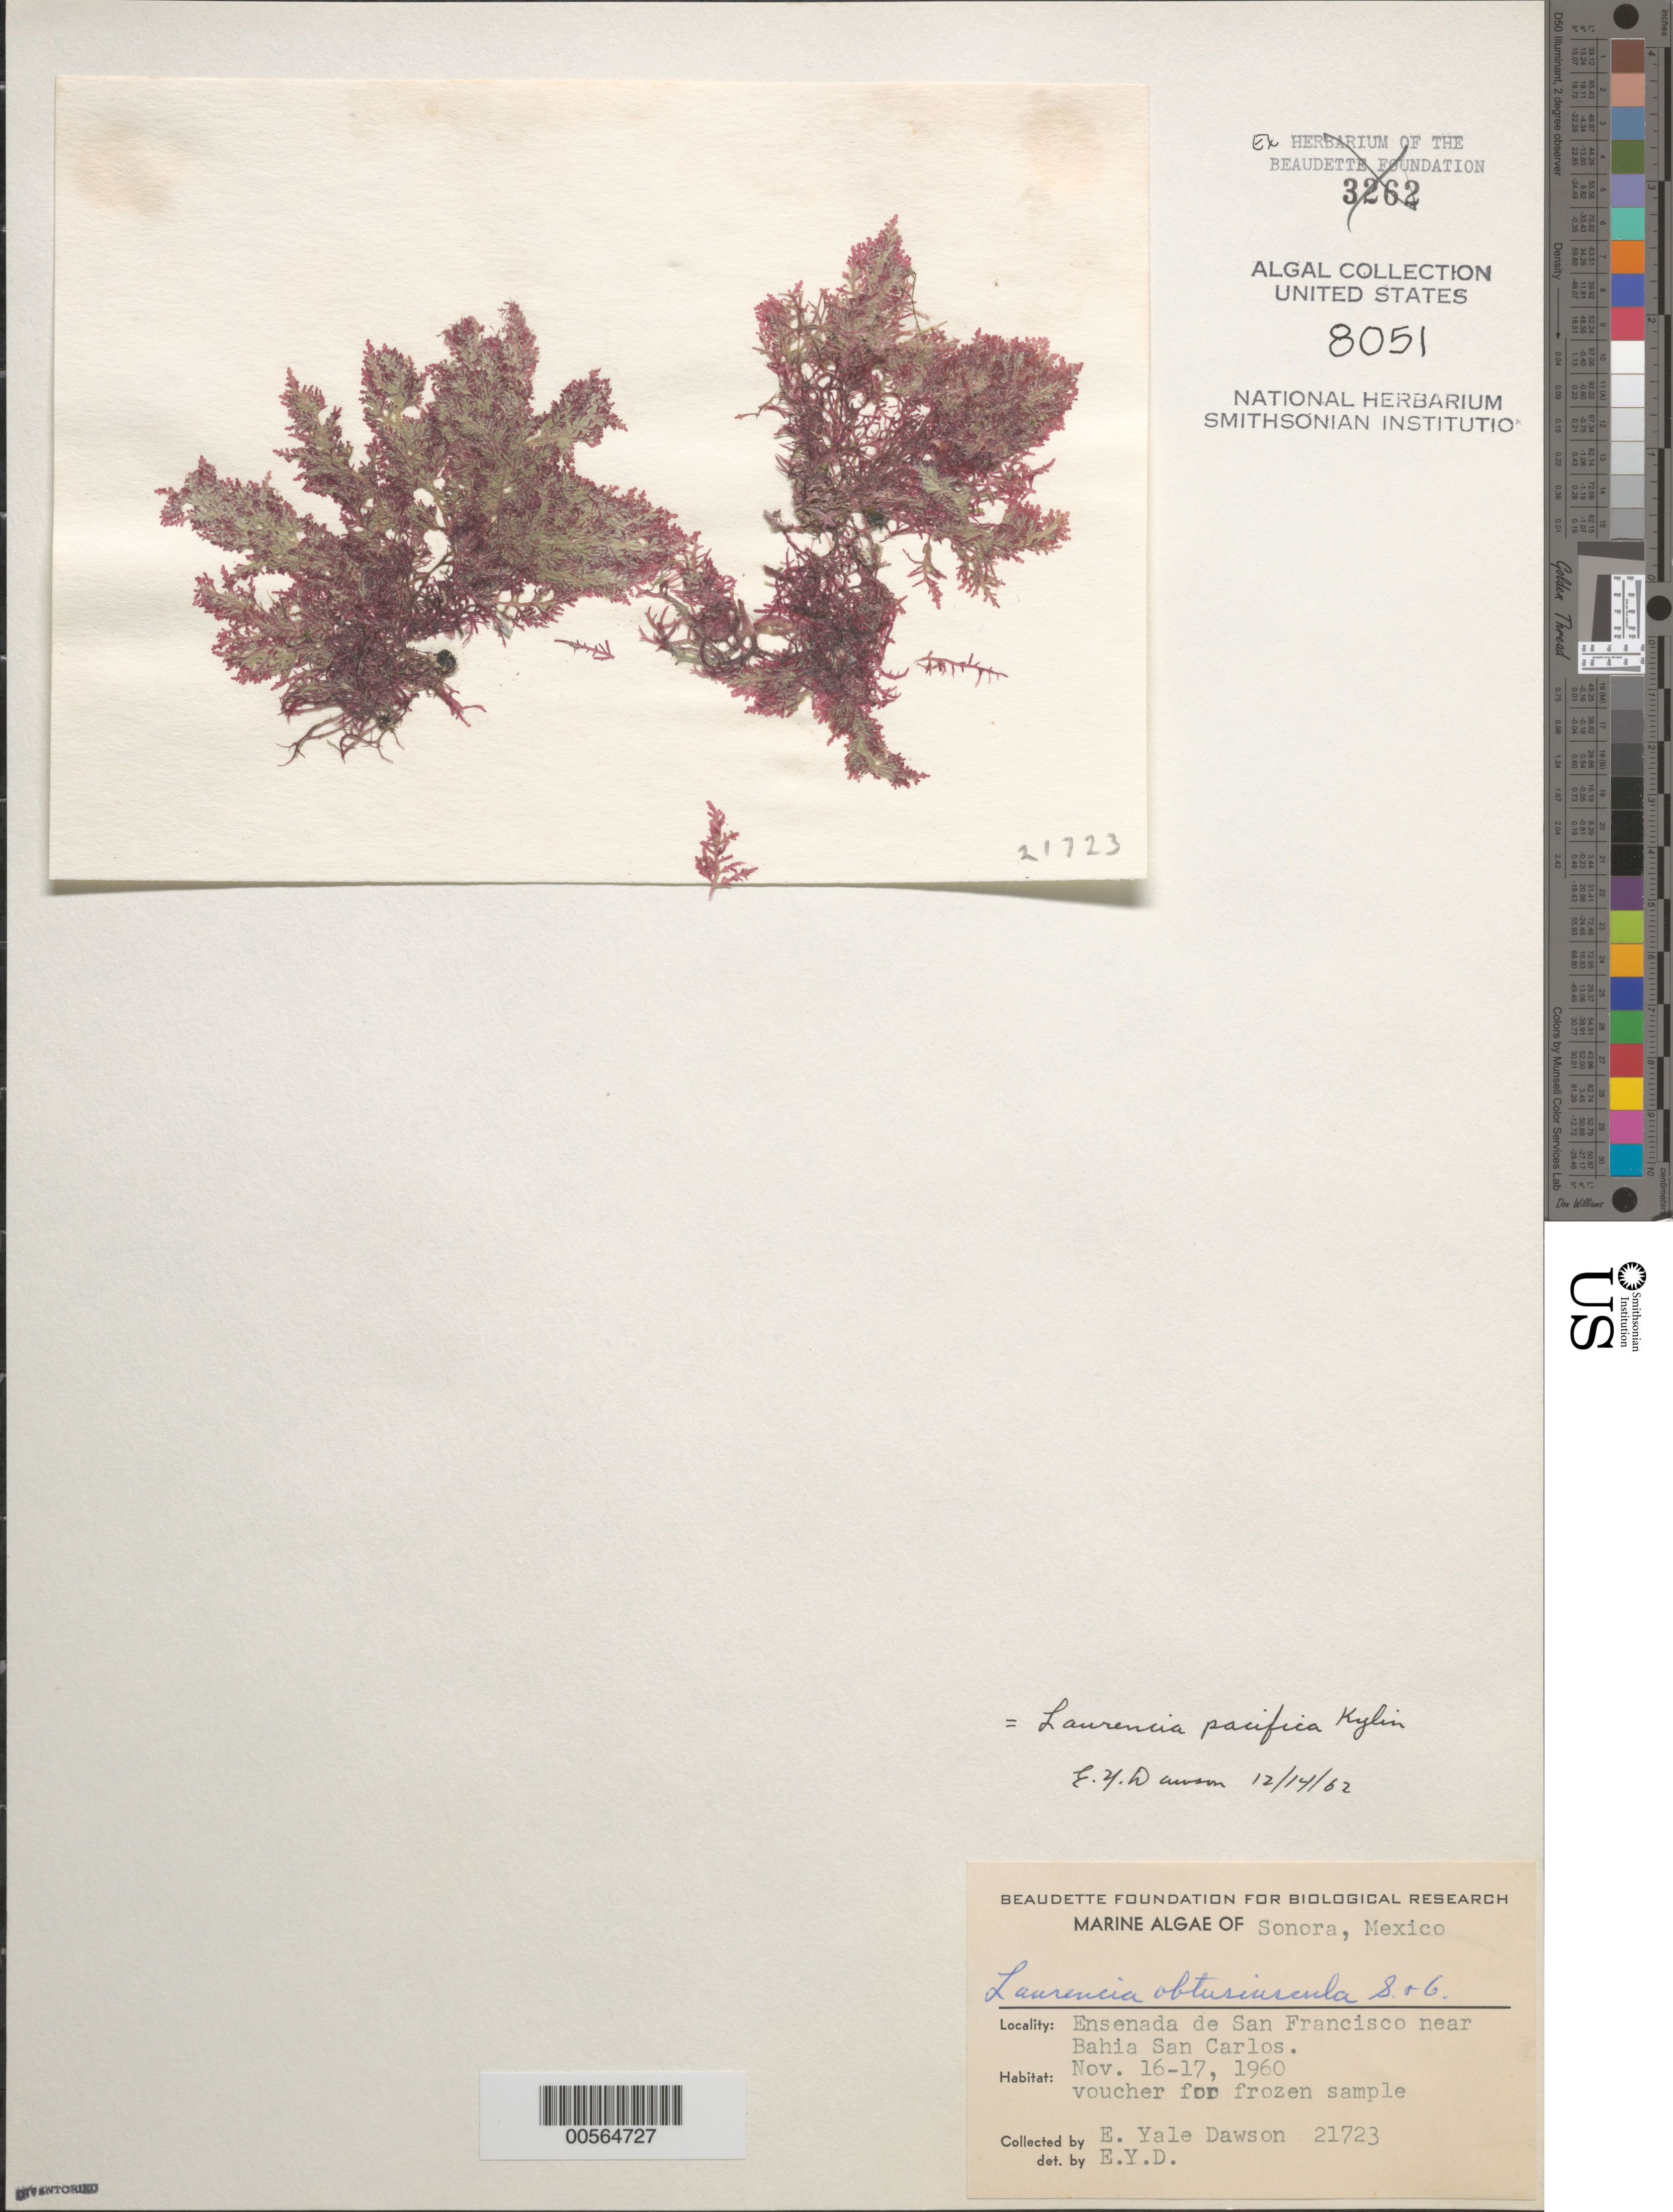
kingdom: Plantae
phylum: Rhodophyta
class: Florideophyceae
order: Ceramiales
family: Rhodomelaceae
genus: Laurencia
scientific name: Laurencia pacifica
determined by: Dawson, E. Y.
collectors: E. Y. Dawson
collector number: EYD 21723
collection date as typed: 16 Nov 1960 TO 17 Nov 1960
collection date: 1960-11-16/1960-11-17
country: Mexico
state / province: Sonora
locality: Ensenada de San Francisco, near Bahia San Carlos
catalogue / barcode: US 8051